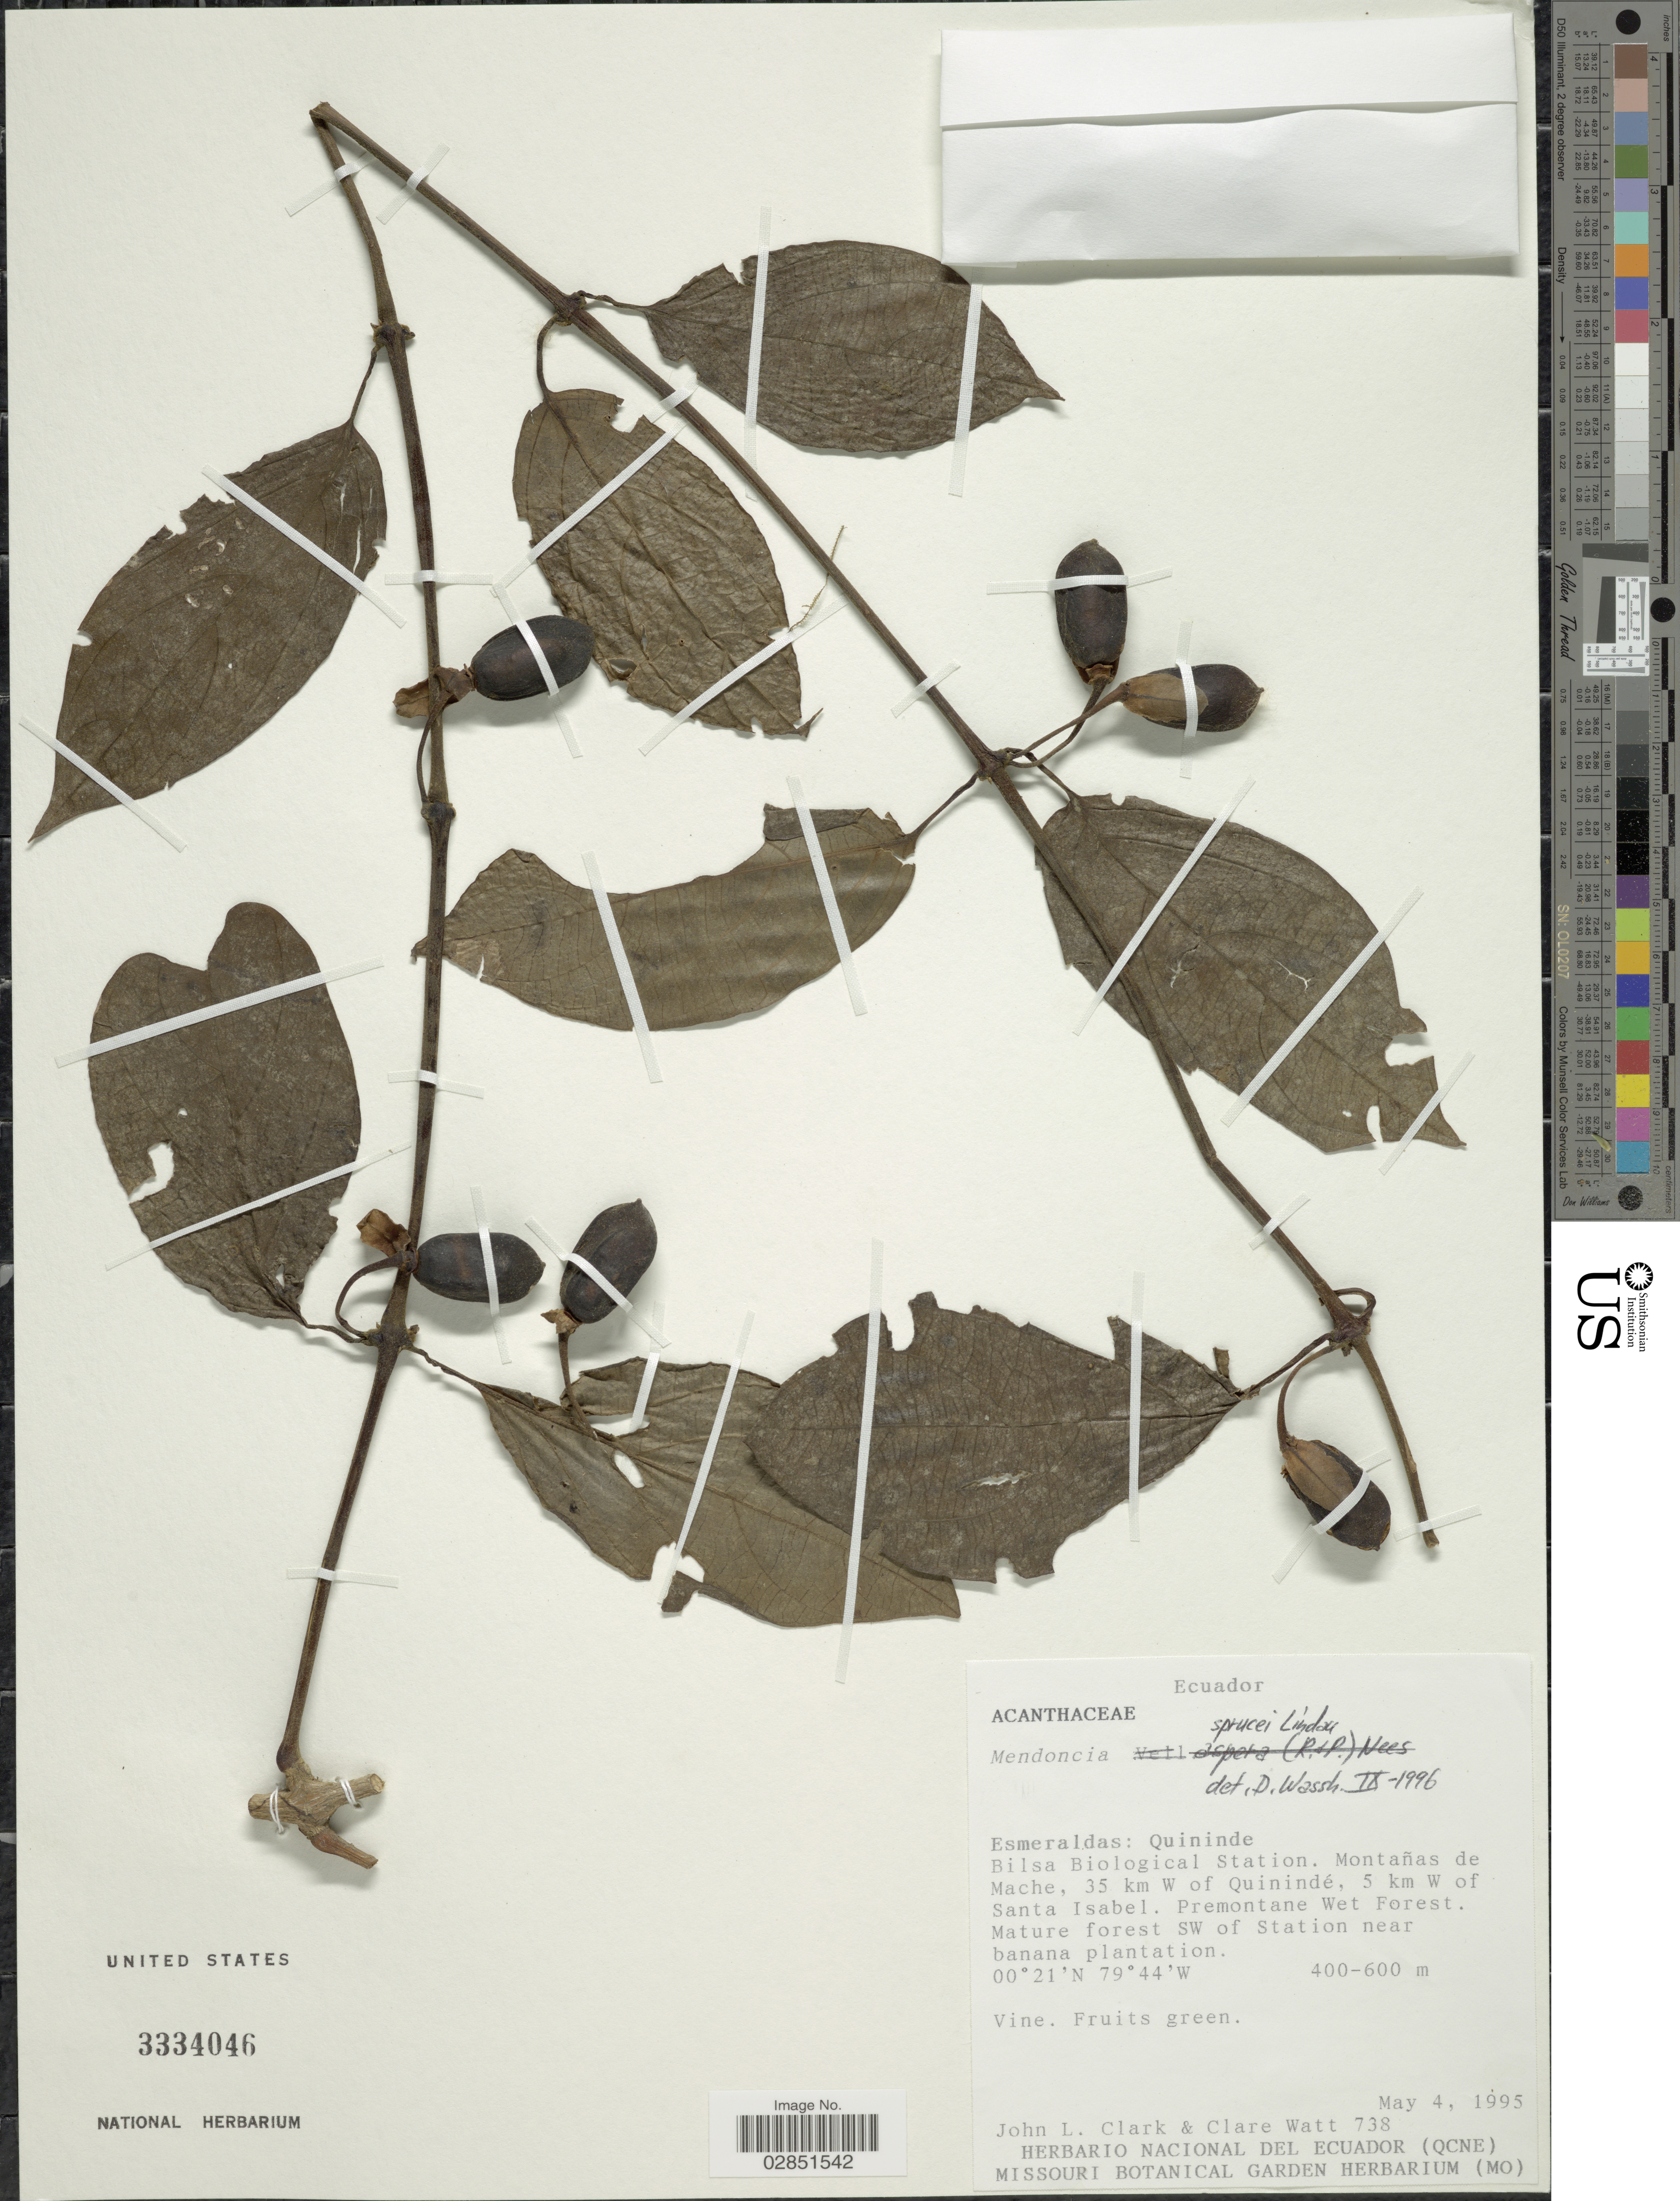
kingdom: Plantae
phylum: Tracheophyta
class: Magnoliopsida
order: Lamiales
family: Acanthaceae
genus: Mendoncia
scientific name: Mendoncia sprucei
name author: Lindau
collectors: J. L. Clark & C. Watt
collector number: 738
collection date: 1995-05-04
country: Ecuador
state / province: Esmeraldas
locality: Quininde. Bilsa Biological Station. Montañas de Mache, 35 km W of Quinindé, 5 km W of Santa Isabel.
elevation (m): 400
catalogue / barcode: US 3334046